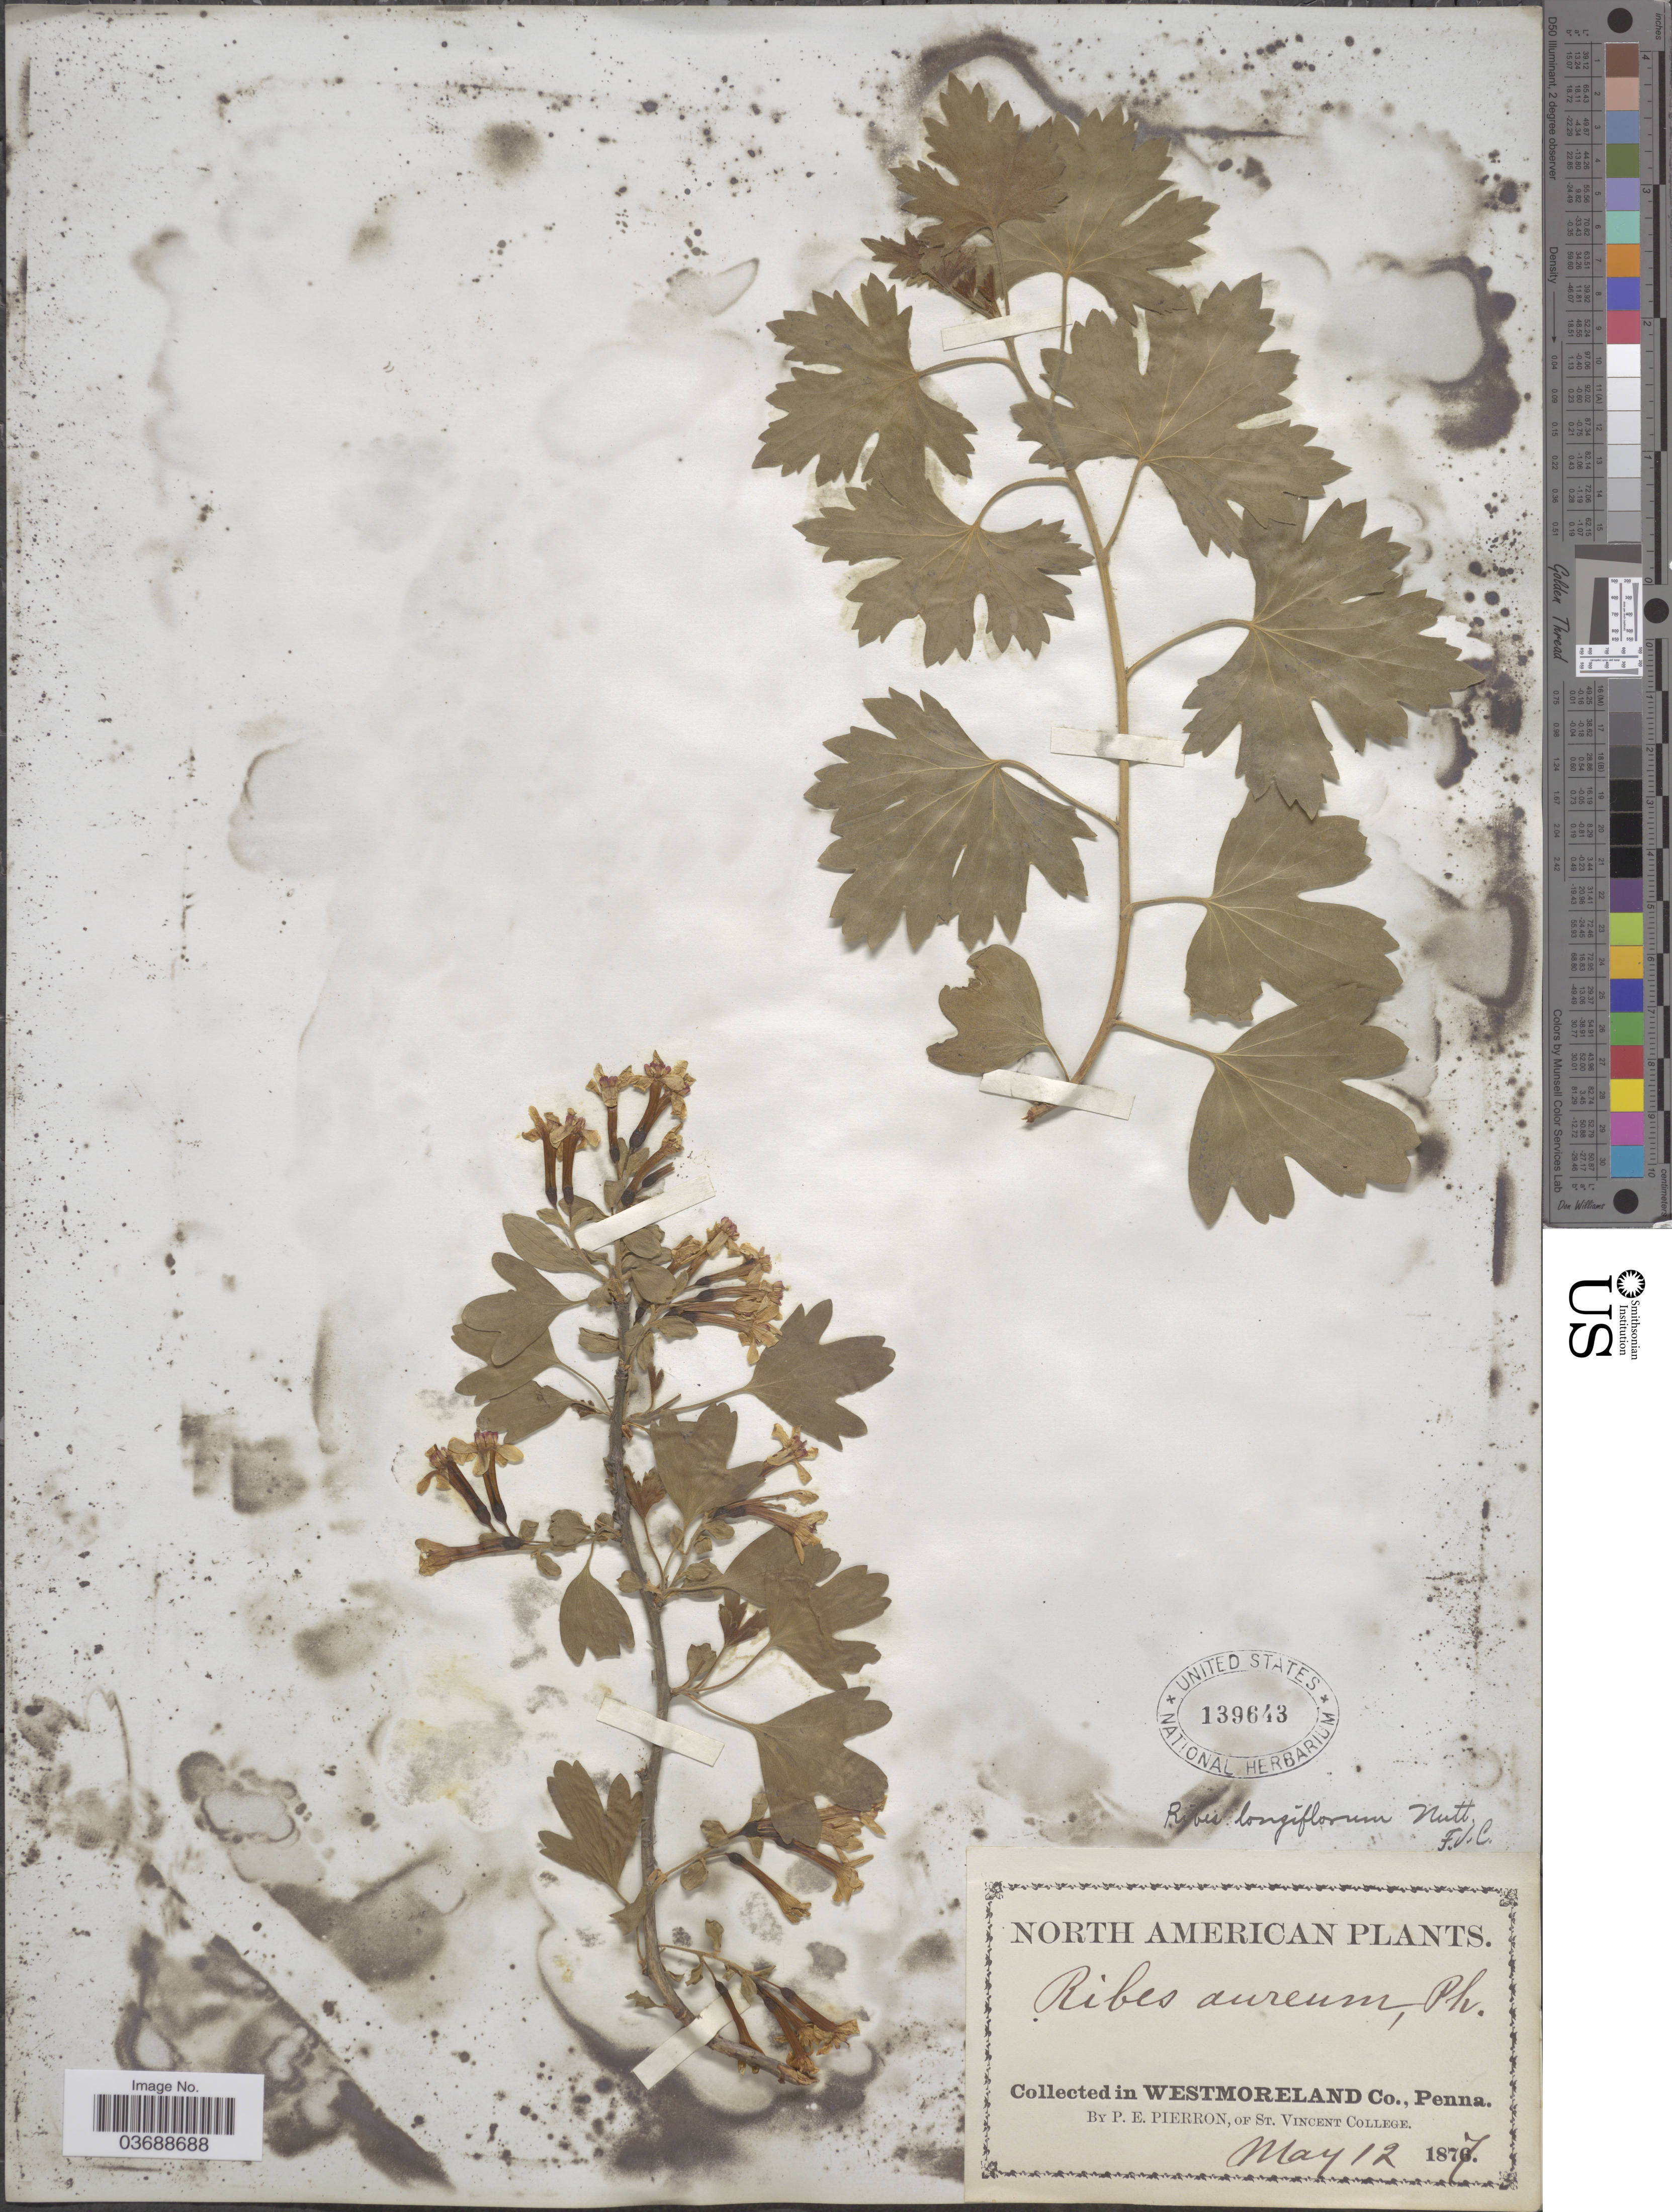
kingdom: Plantae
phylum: Tracheophyta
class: Magnoliopsida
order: Saxifragales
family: Grossulariaceae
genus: Ribes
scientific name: Ribes odoratum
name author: H.L. Wendl.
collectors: P. Pierron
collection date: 1877-05-12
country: United States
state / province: Pennsylvania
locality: Westmoreland Co.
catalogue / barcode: US 139643